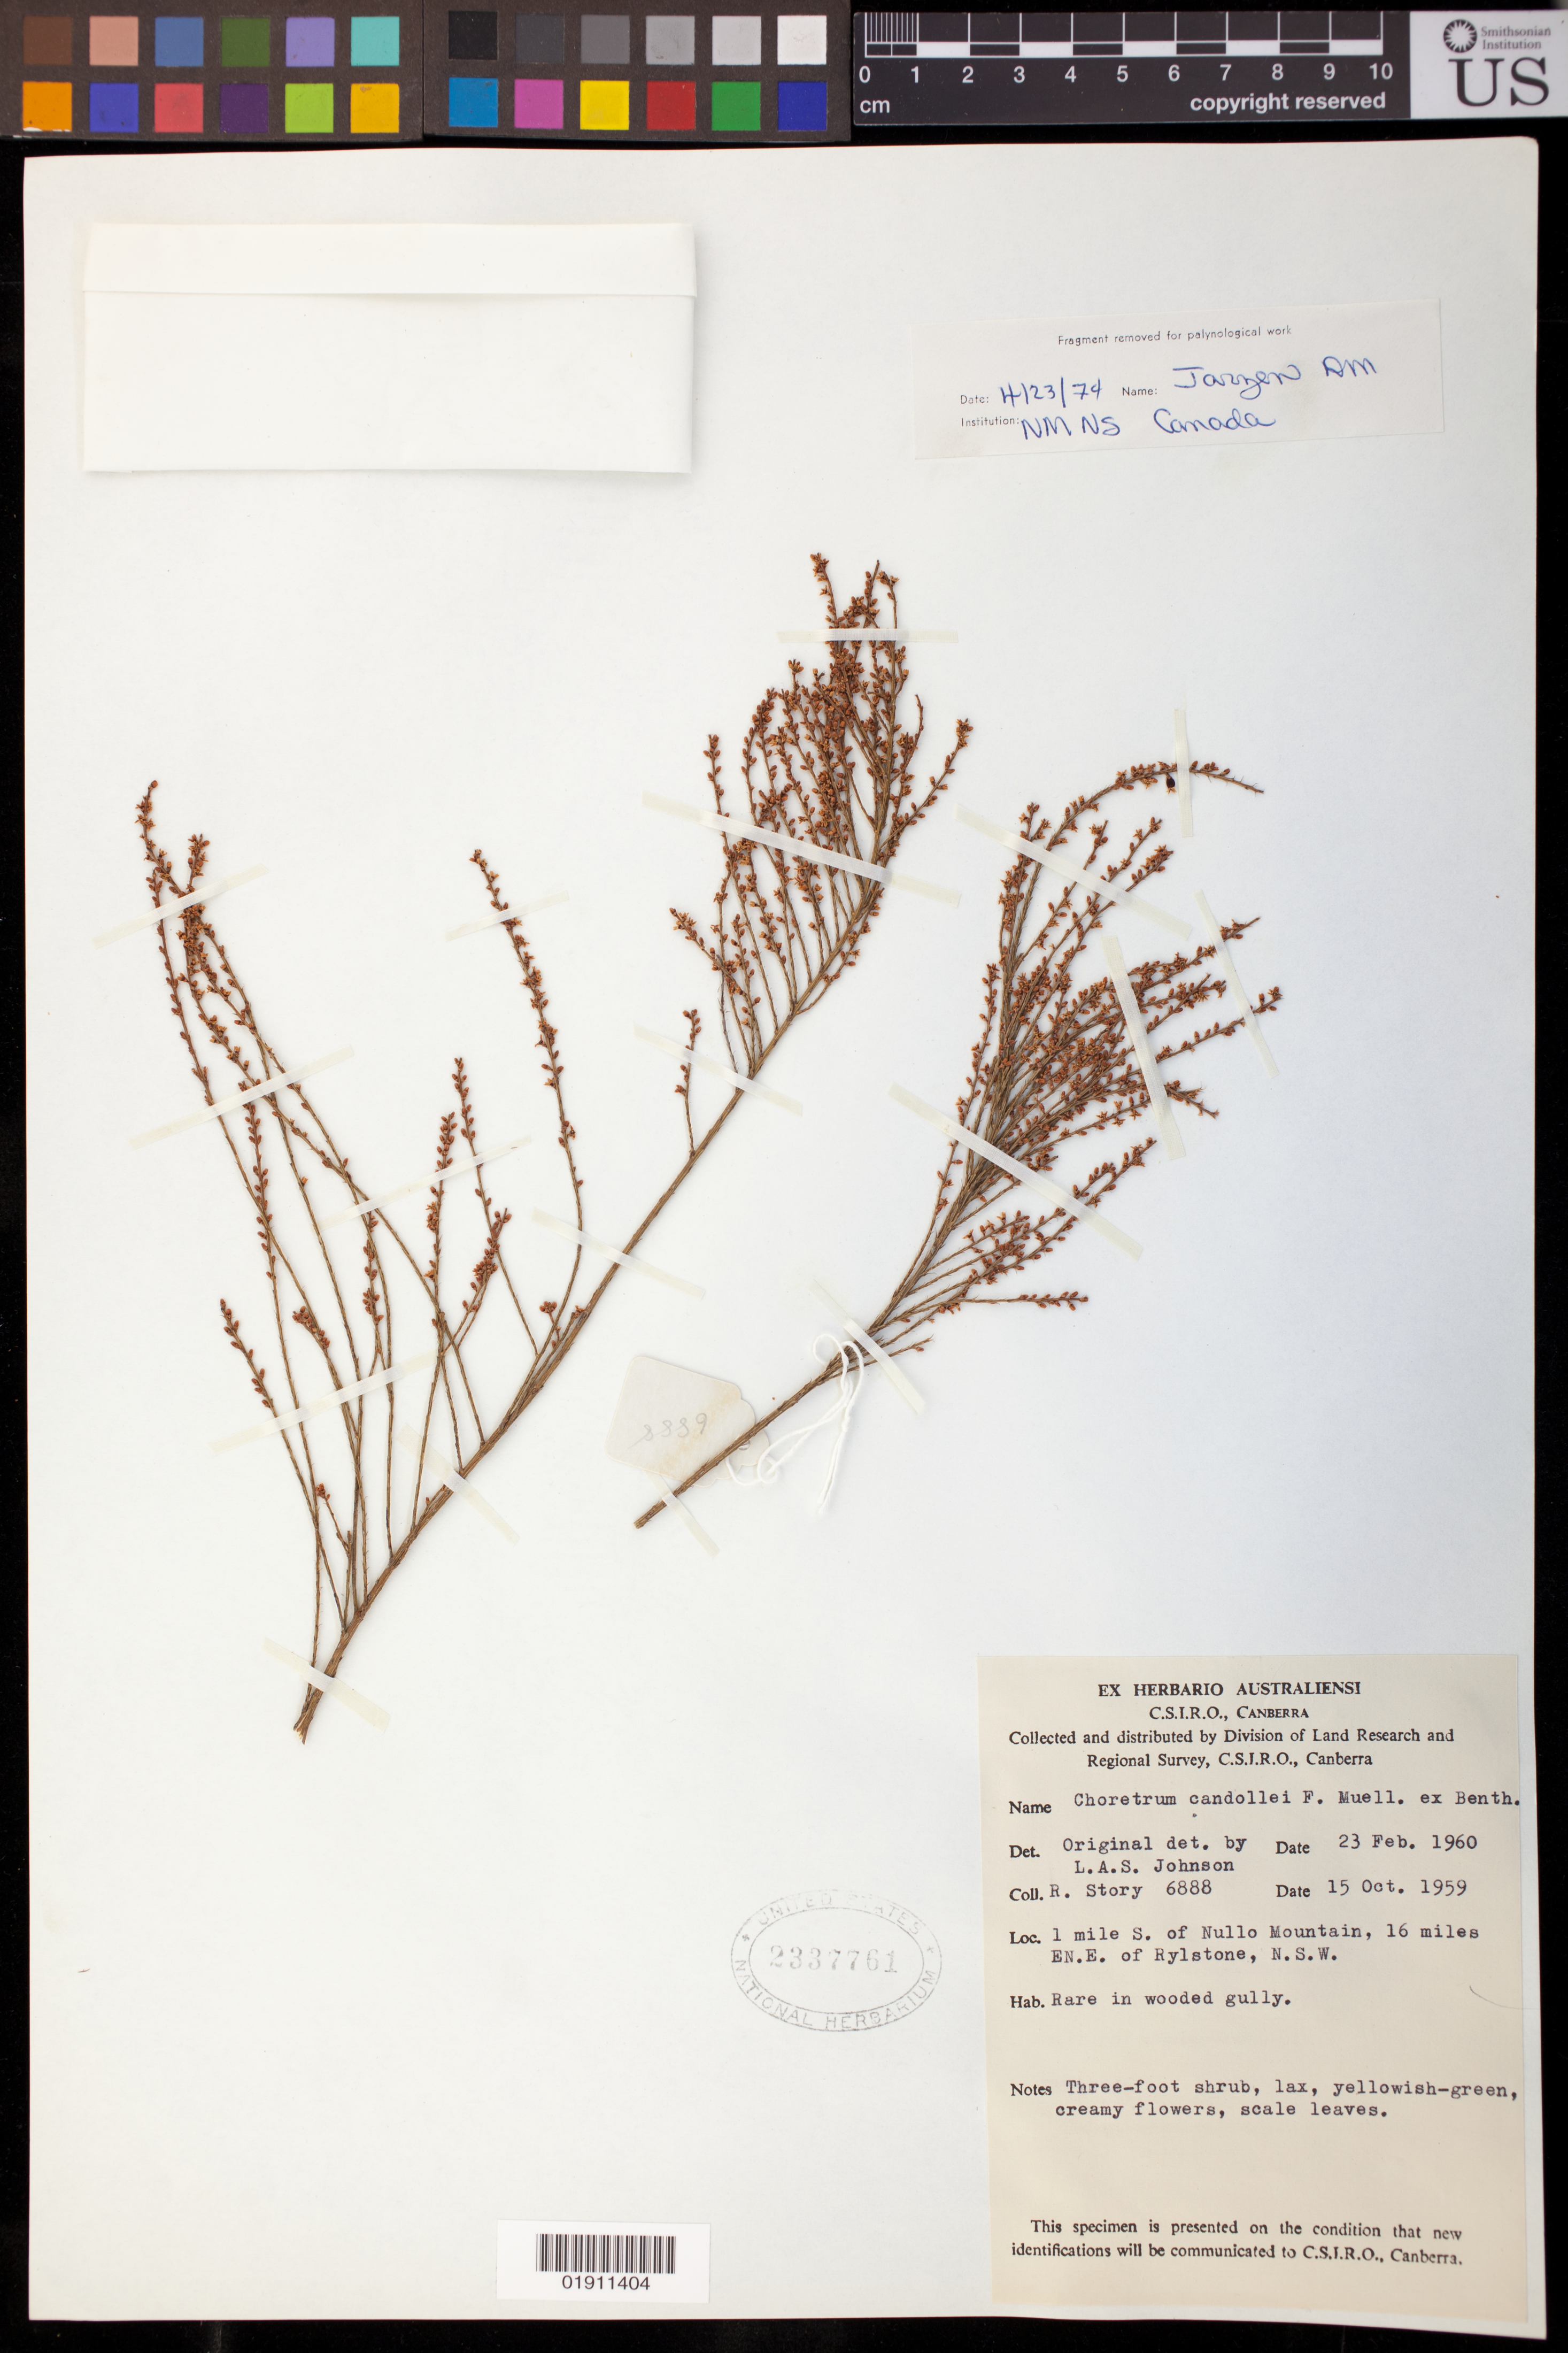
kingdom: Plantae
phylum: Tracheophyta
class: Magnoliopsida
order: Santalales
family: Amphorogynaceae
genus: Choretrum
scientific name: Choretrum candollei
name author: F. Muell. ex Benth.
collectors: R. Story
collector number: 6888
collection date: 1959-10-15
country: Australia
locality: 1 mile S. of Nullo Mountain, 16 miles EN.E. of Rylstone, N.S.W.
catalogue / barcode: US 2337761